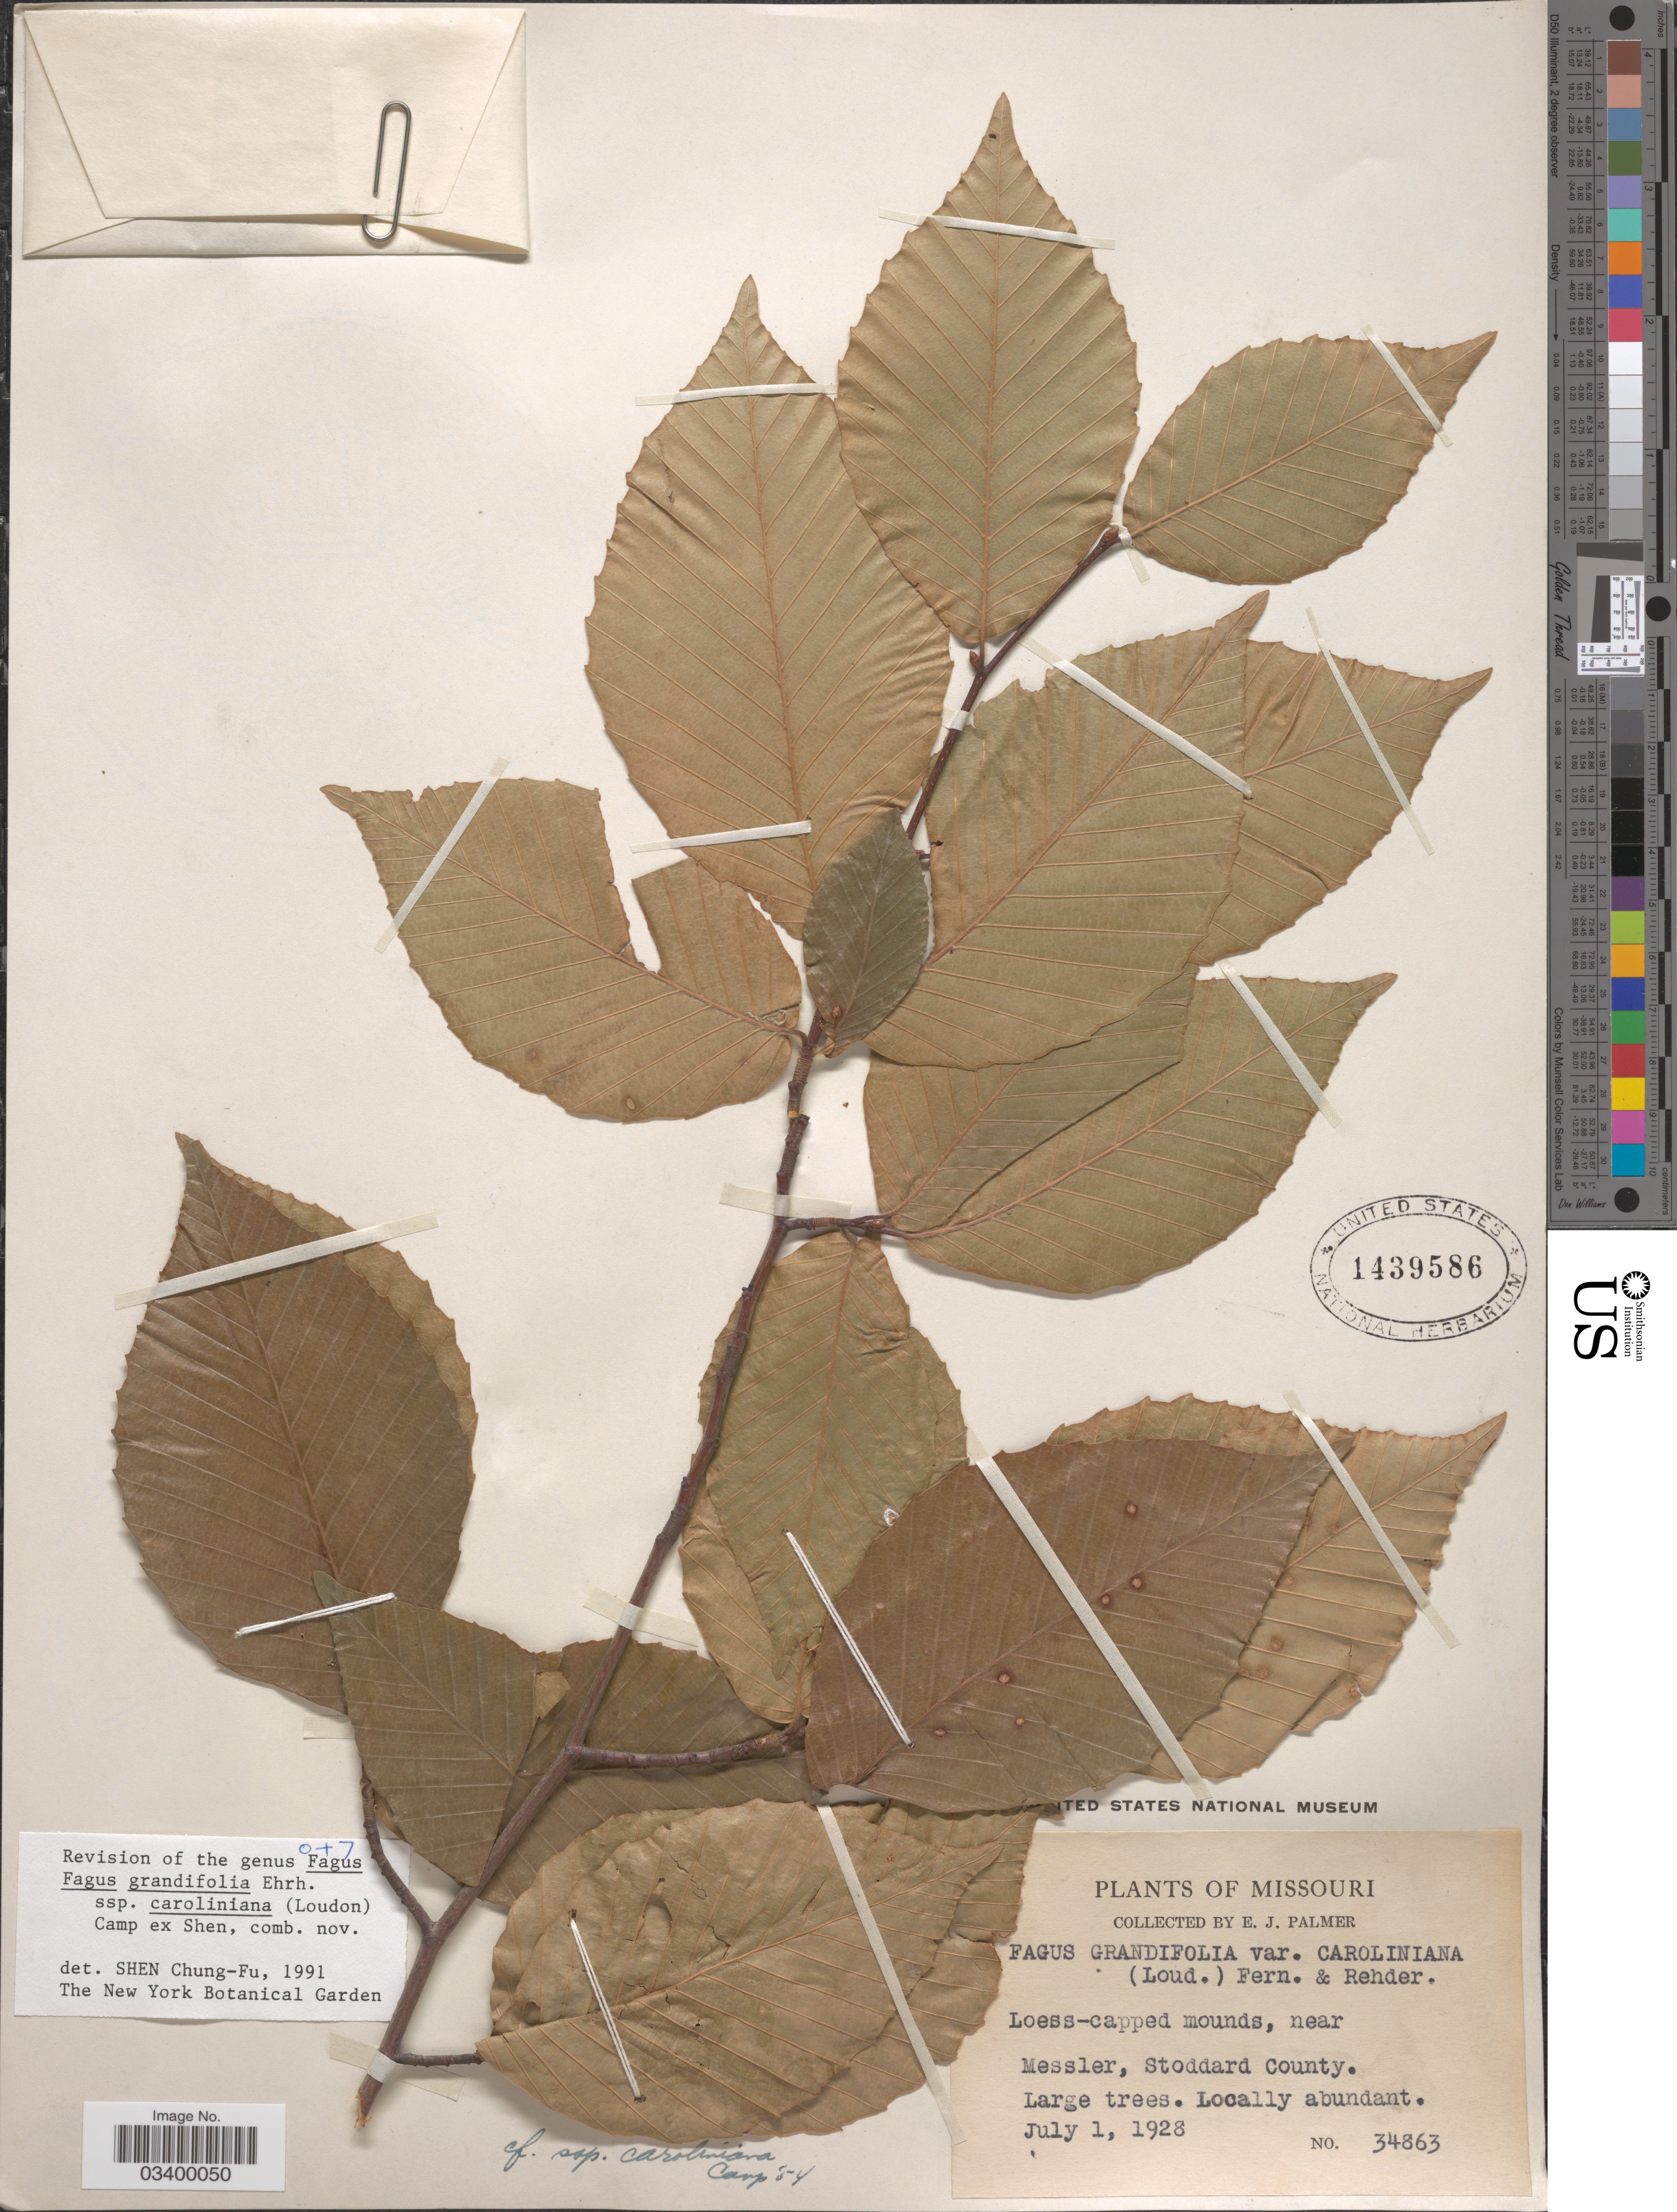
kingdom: Plantae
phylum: Tracheophyta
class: Magnoliopsida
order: Fagales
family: Fagaceae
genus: Fagus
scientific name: Fagus grandifolia subsp. caroliniana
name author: (Loudon) Fernald & Rehder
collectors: E. J. Palmer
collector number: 34863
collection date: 1928-07-01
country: United States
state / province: Missouri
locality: Near Messler, Stoddard County.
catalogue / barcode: US 1439586